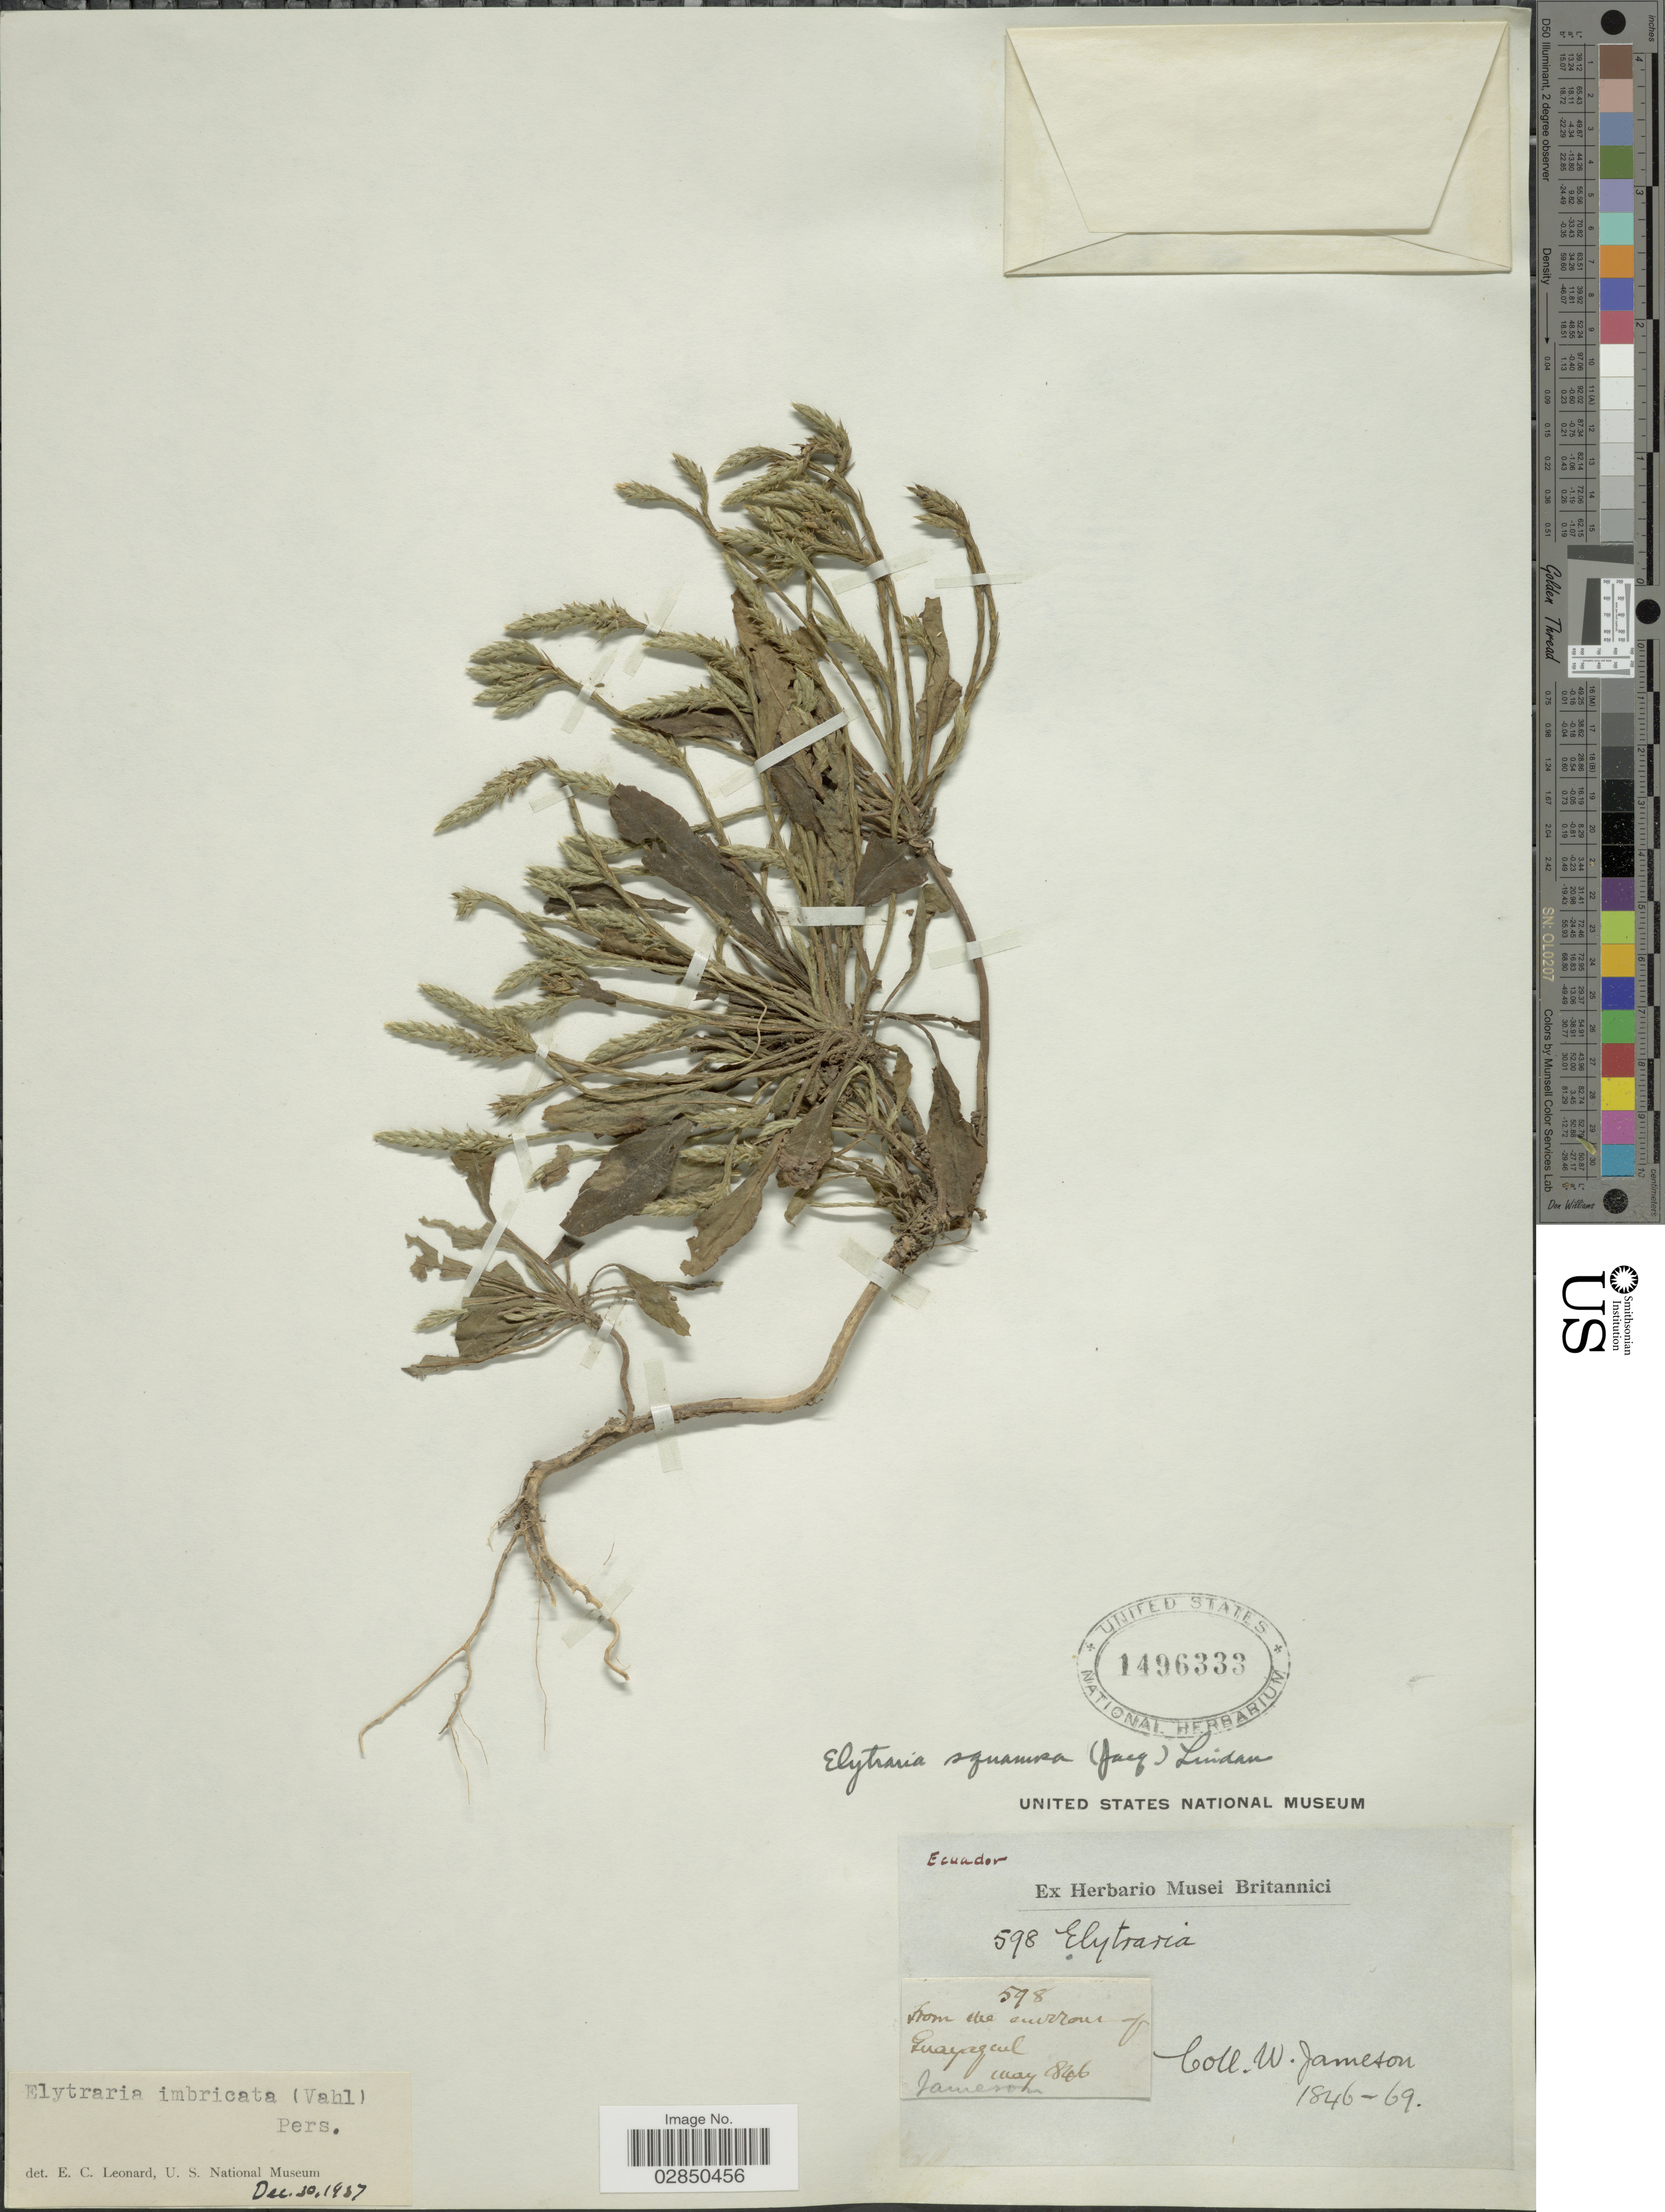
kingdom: Plantae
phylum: Tracheophyta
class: Magnoliopsida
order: Lamiales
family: Acanthaceae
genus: Elytraria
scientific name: Elytraria imbricata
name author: (Vahl) Pers.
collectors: W. Jameson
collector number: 598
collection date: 1846-05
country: Ecuador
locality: Guayaquil.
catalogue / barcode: US 1496333